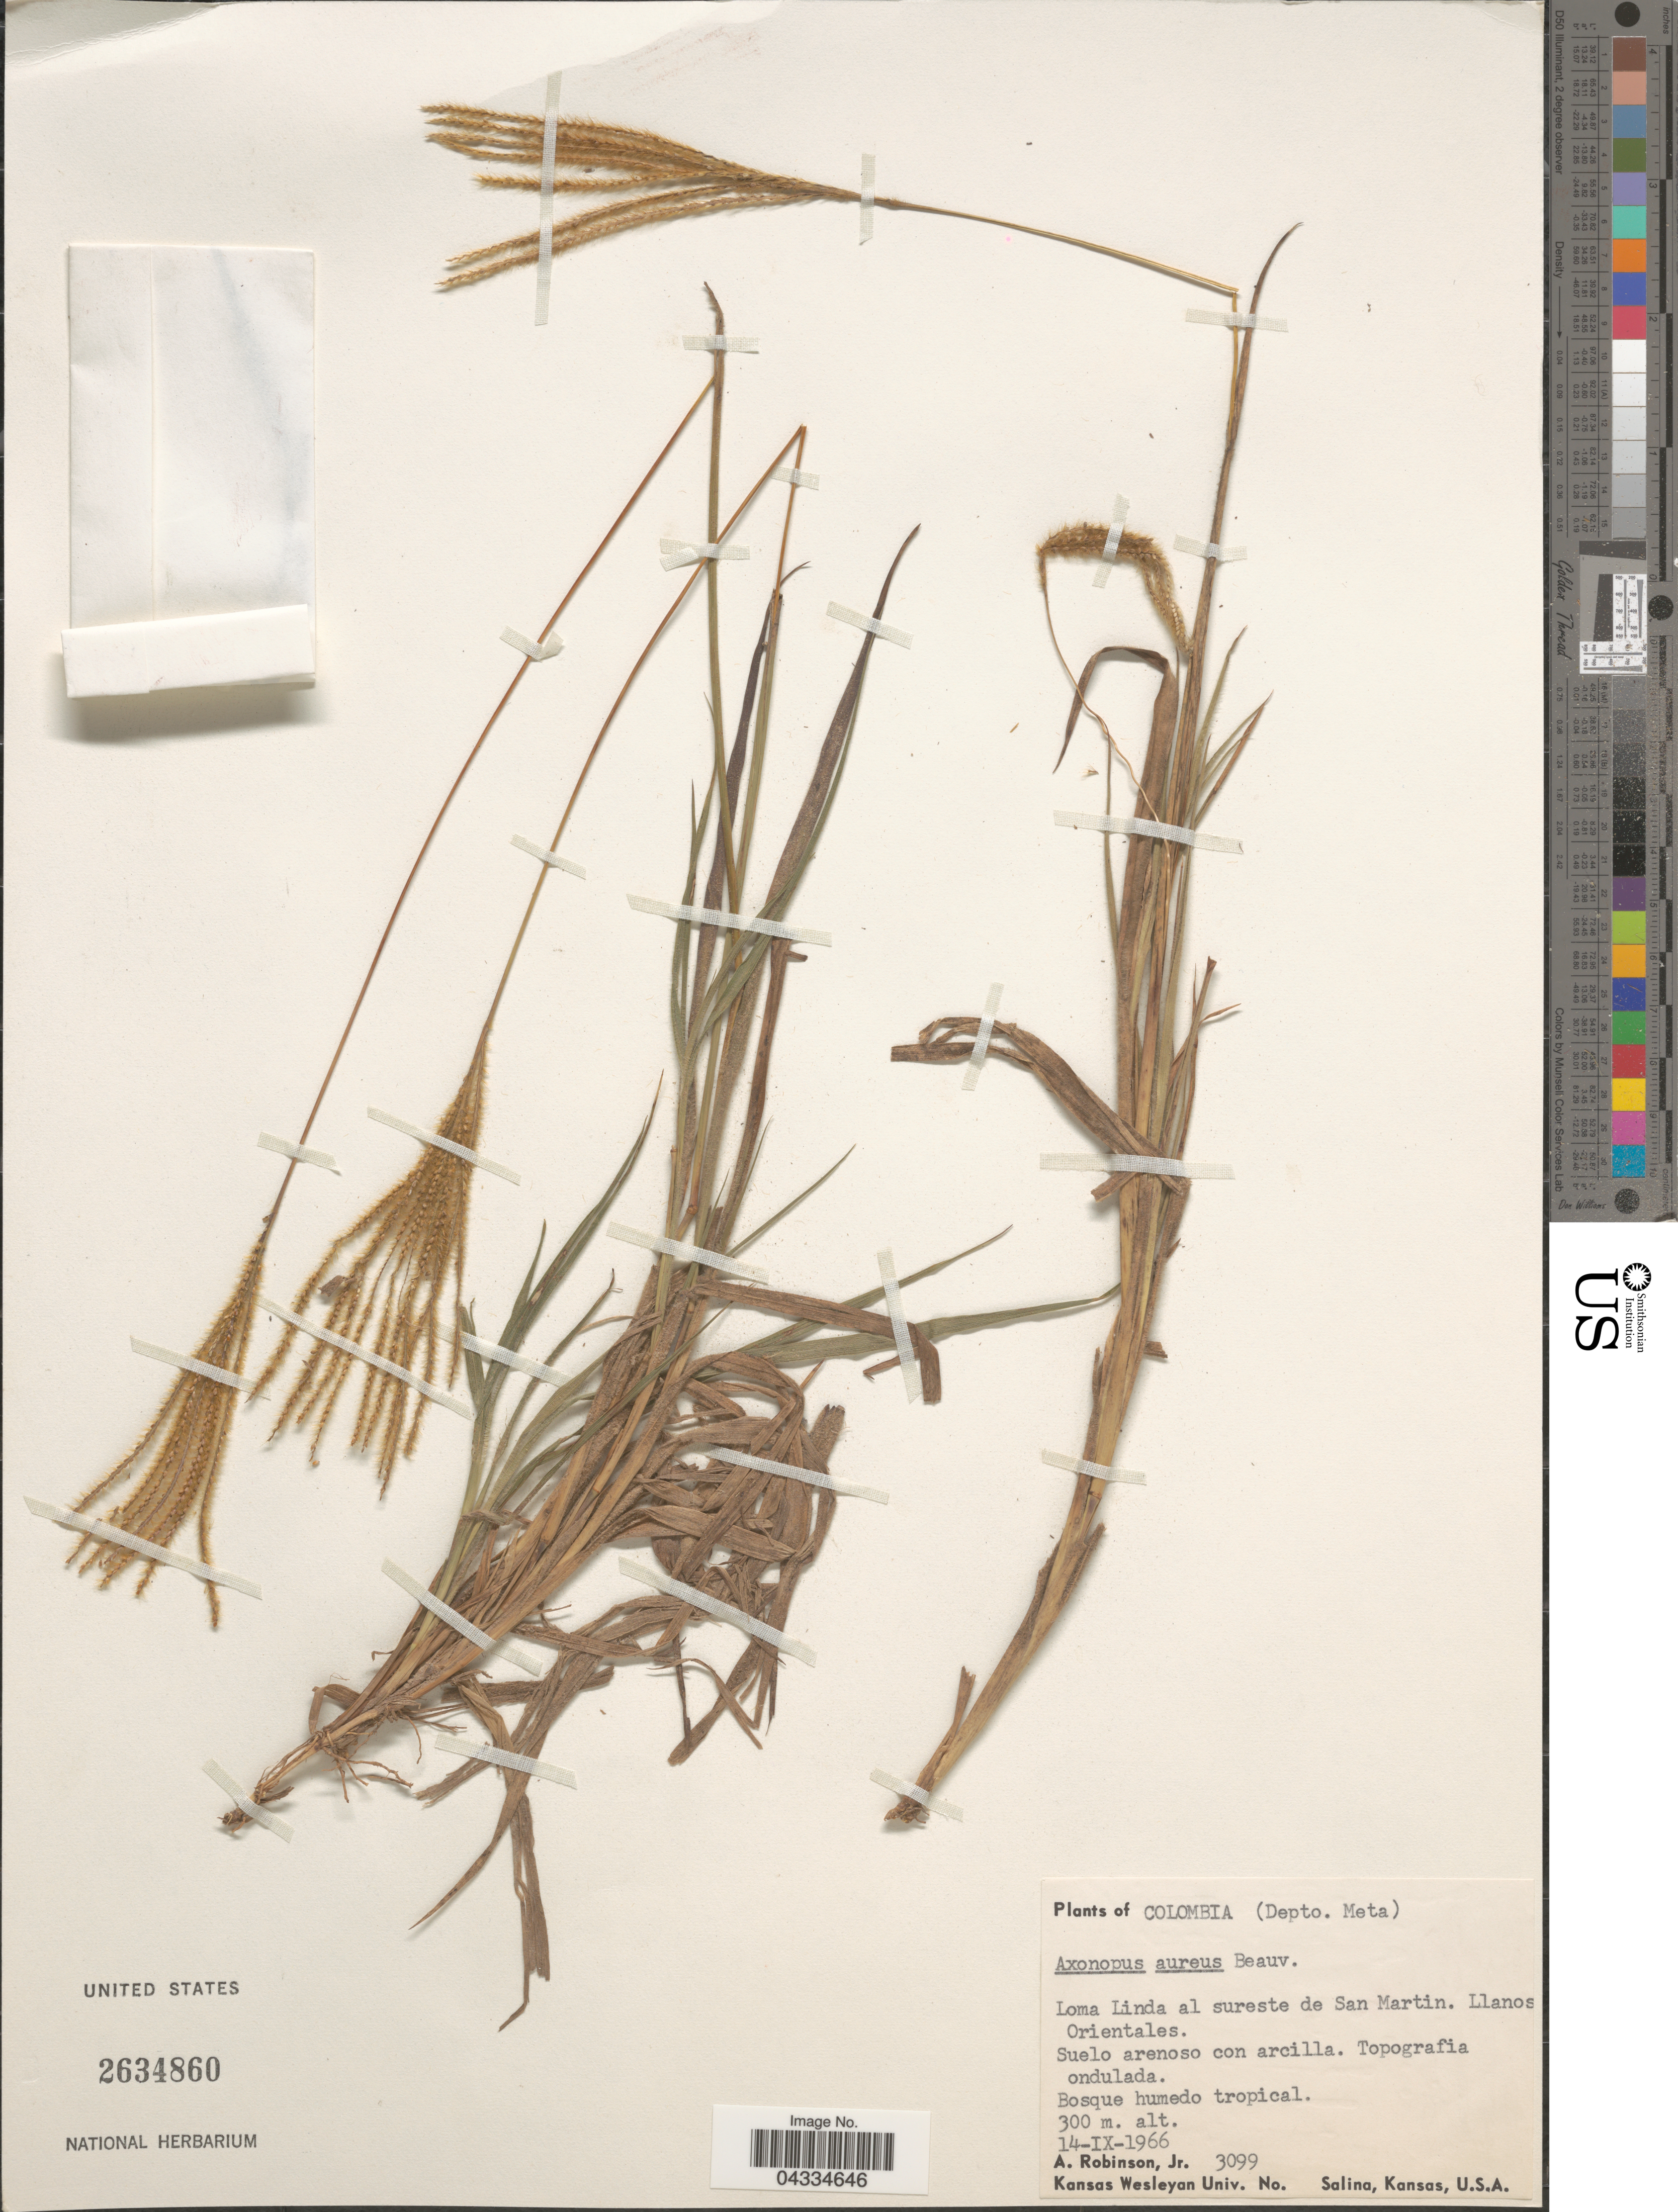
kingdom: Plantae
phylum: Tracheophyta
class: Liliopsida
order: Poales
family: Poaceae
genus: Axonopus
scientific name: Axonopus aureus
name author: P. Beauv.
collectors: A. Robinson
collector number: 3099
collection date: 1966-09-14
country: Colombia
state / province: Meta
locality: (Depto. Meta). Loma Linda al sureste de San Martin. Llanos Orientales.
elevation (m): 300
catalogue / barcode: US 2634860